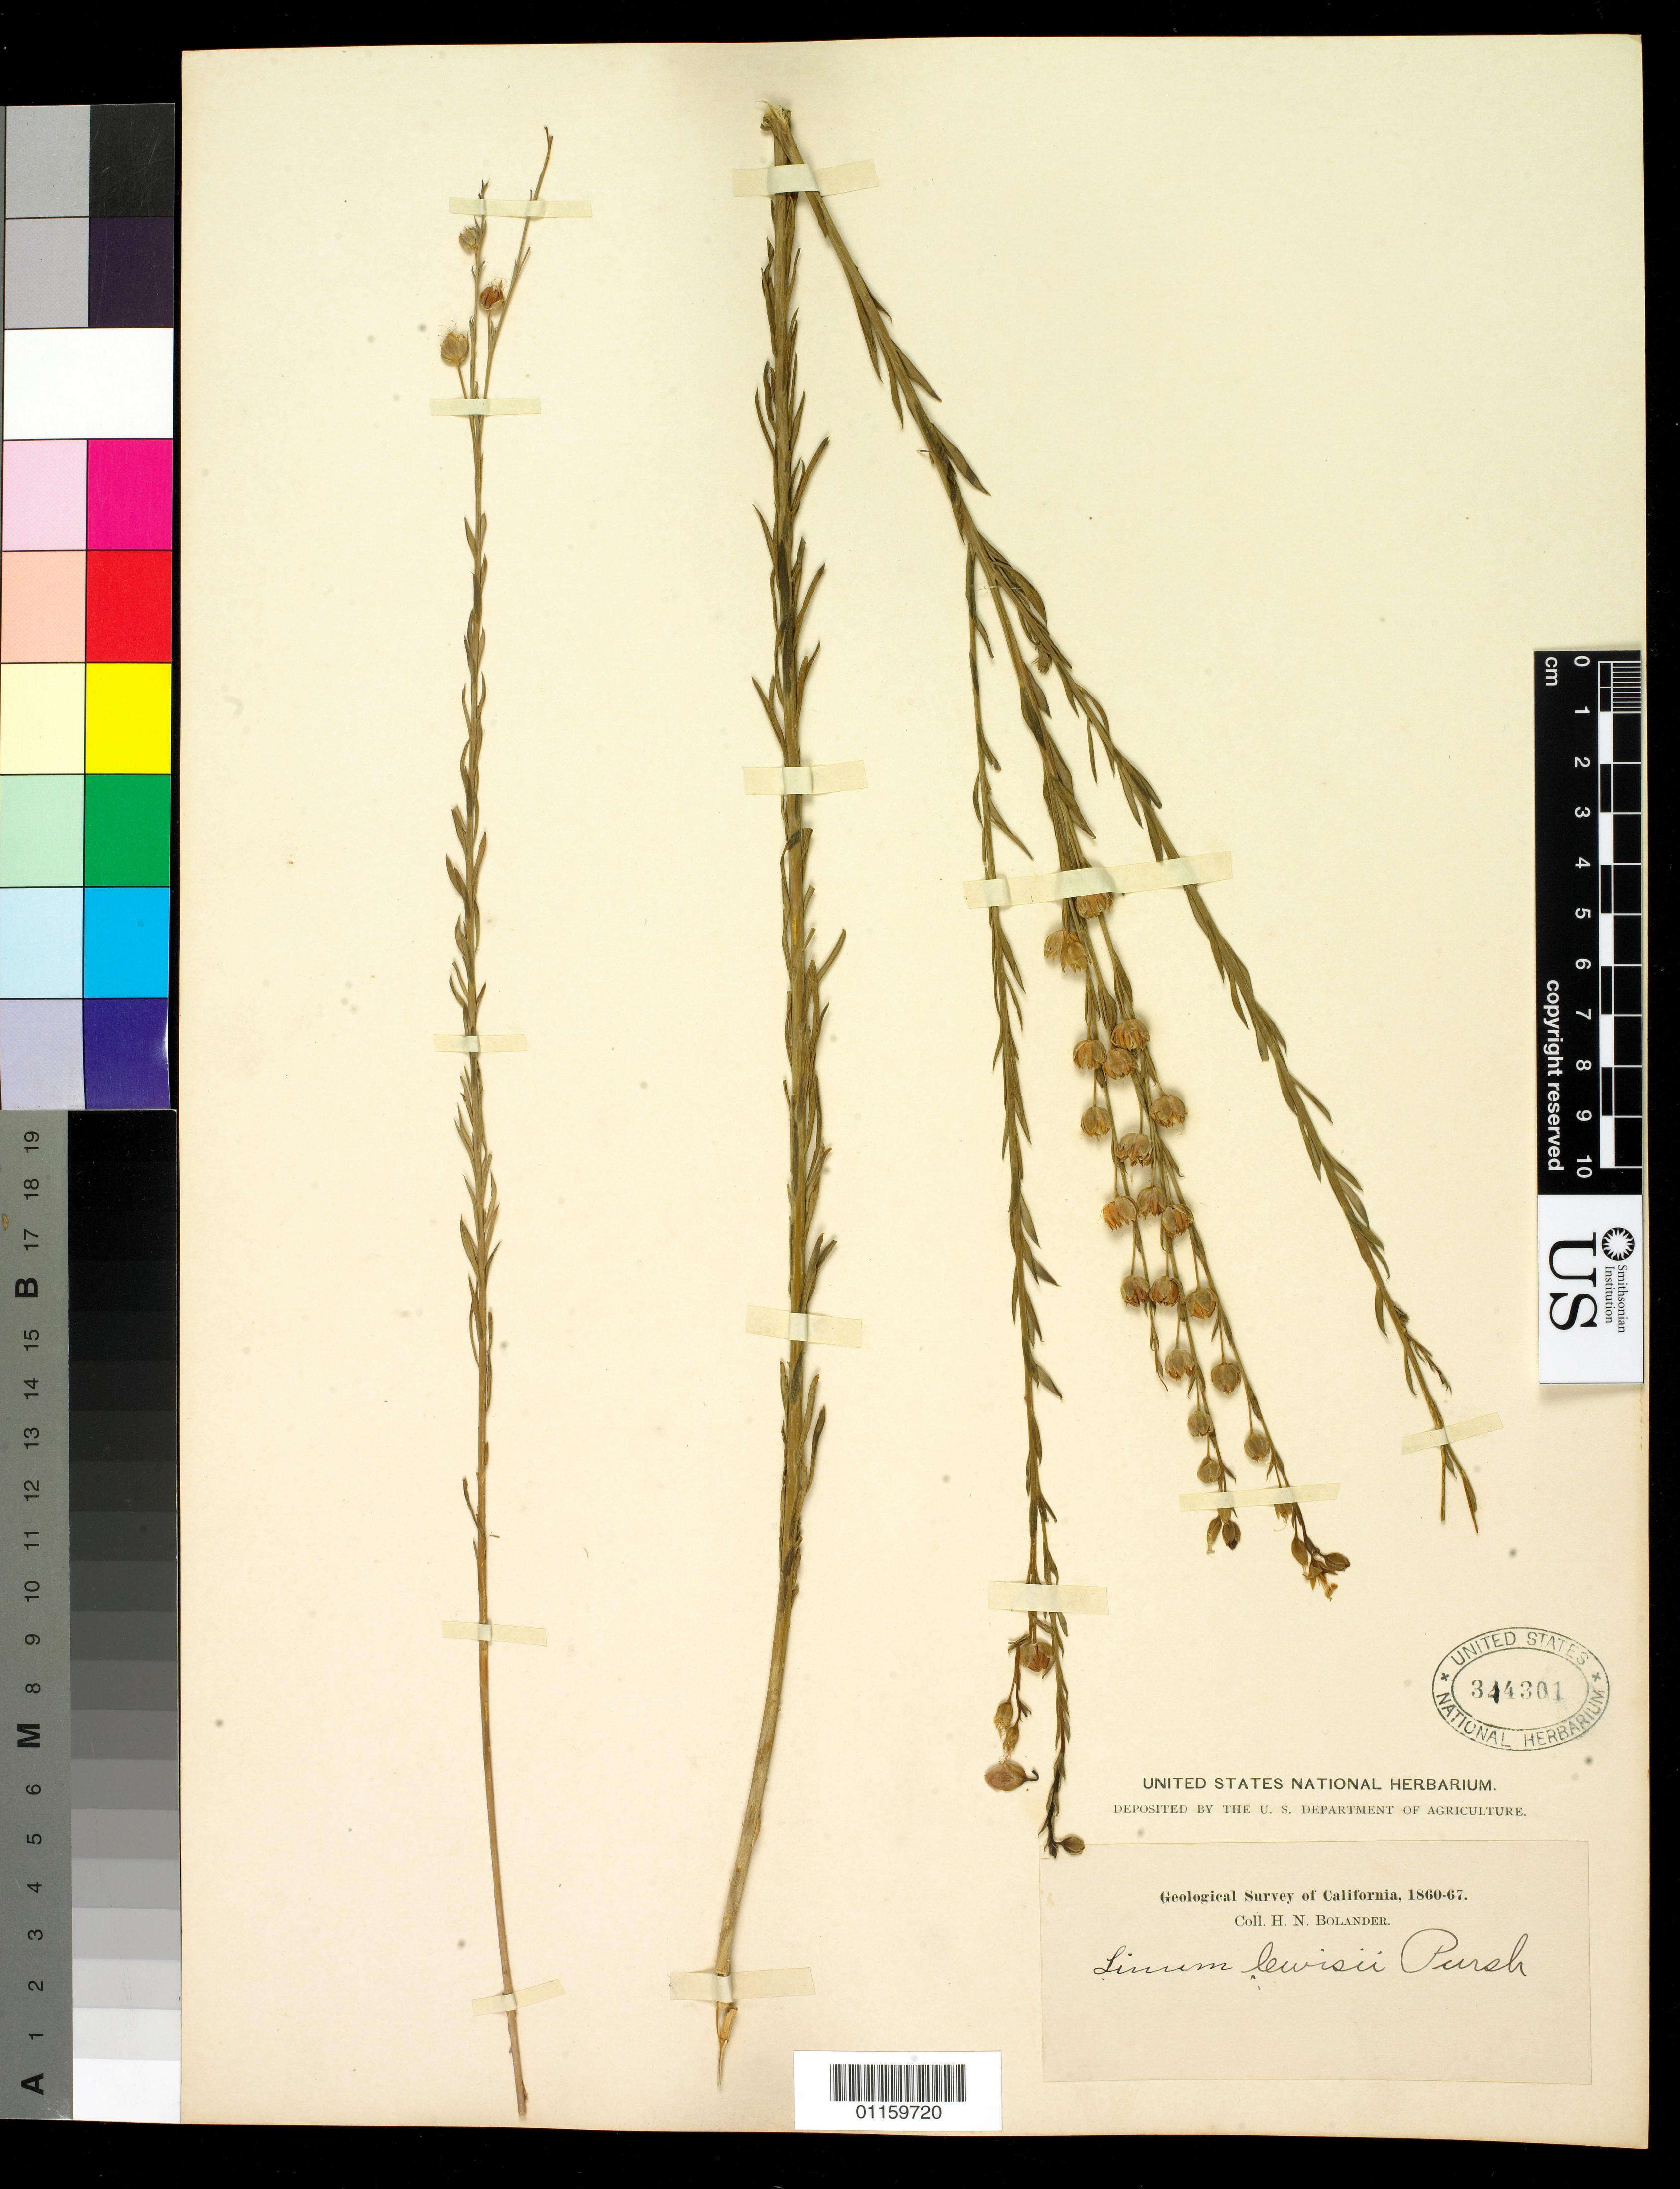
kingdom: Plantae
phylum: Tracheophyta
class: Magnoliopsida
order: Malpighiales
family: Linaceae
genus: Linum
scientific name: Linum lewisii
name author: Pursh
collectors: H. Bolander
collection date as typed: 1860 to -- -- 1867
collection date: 1860/1867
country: United States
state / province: California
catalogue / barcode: US 344301